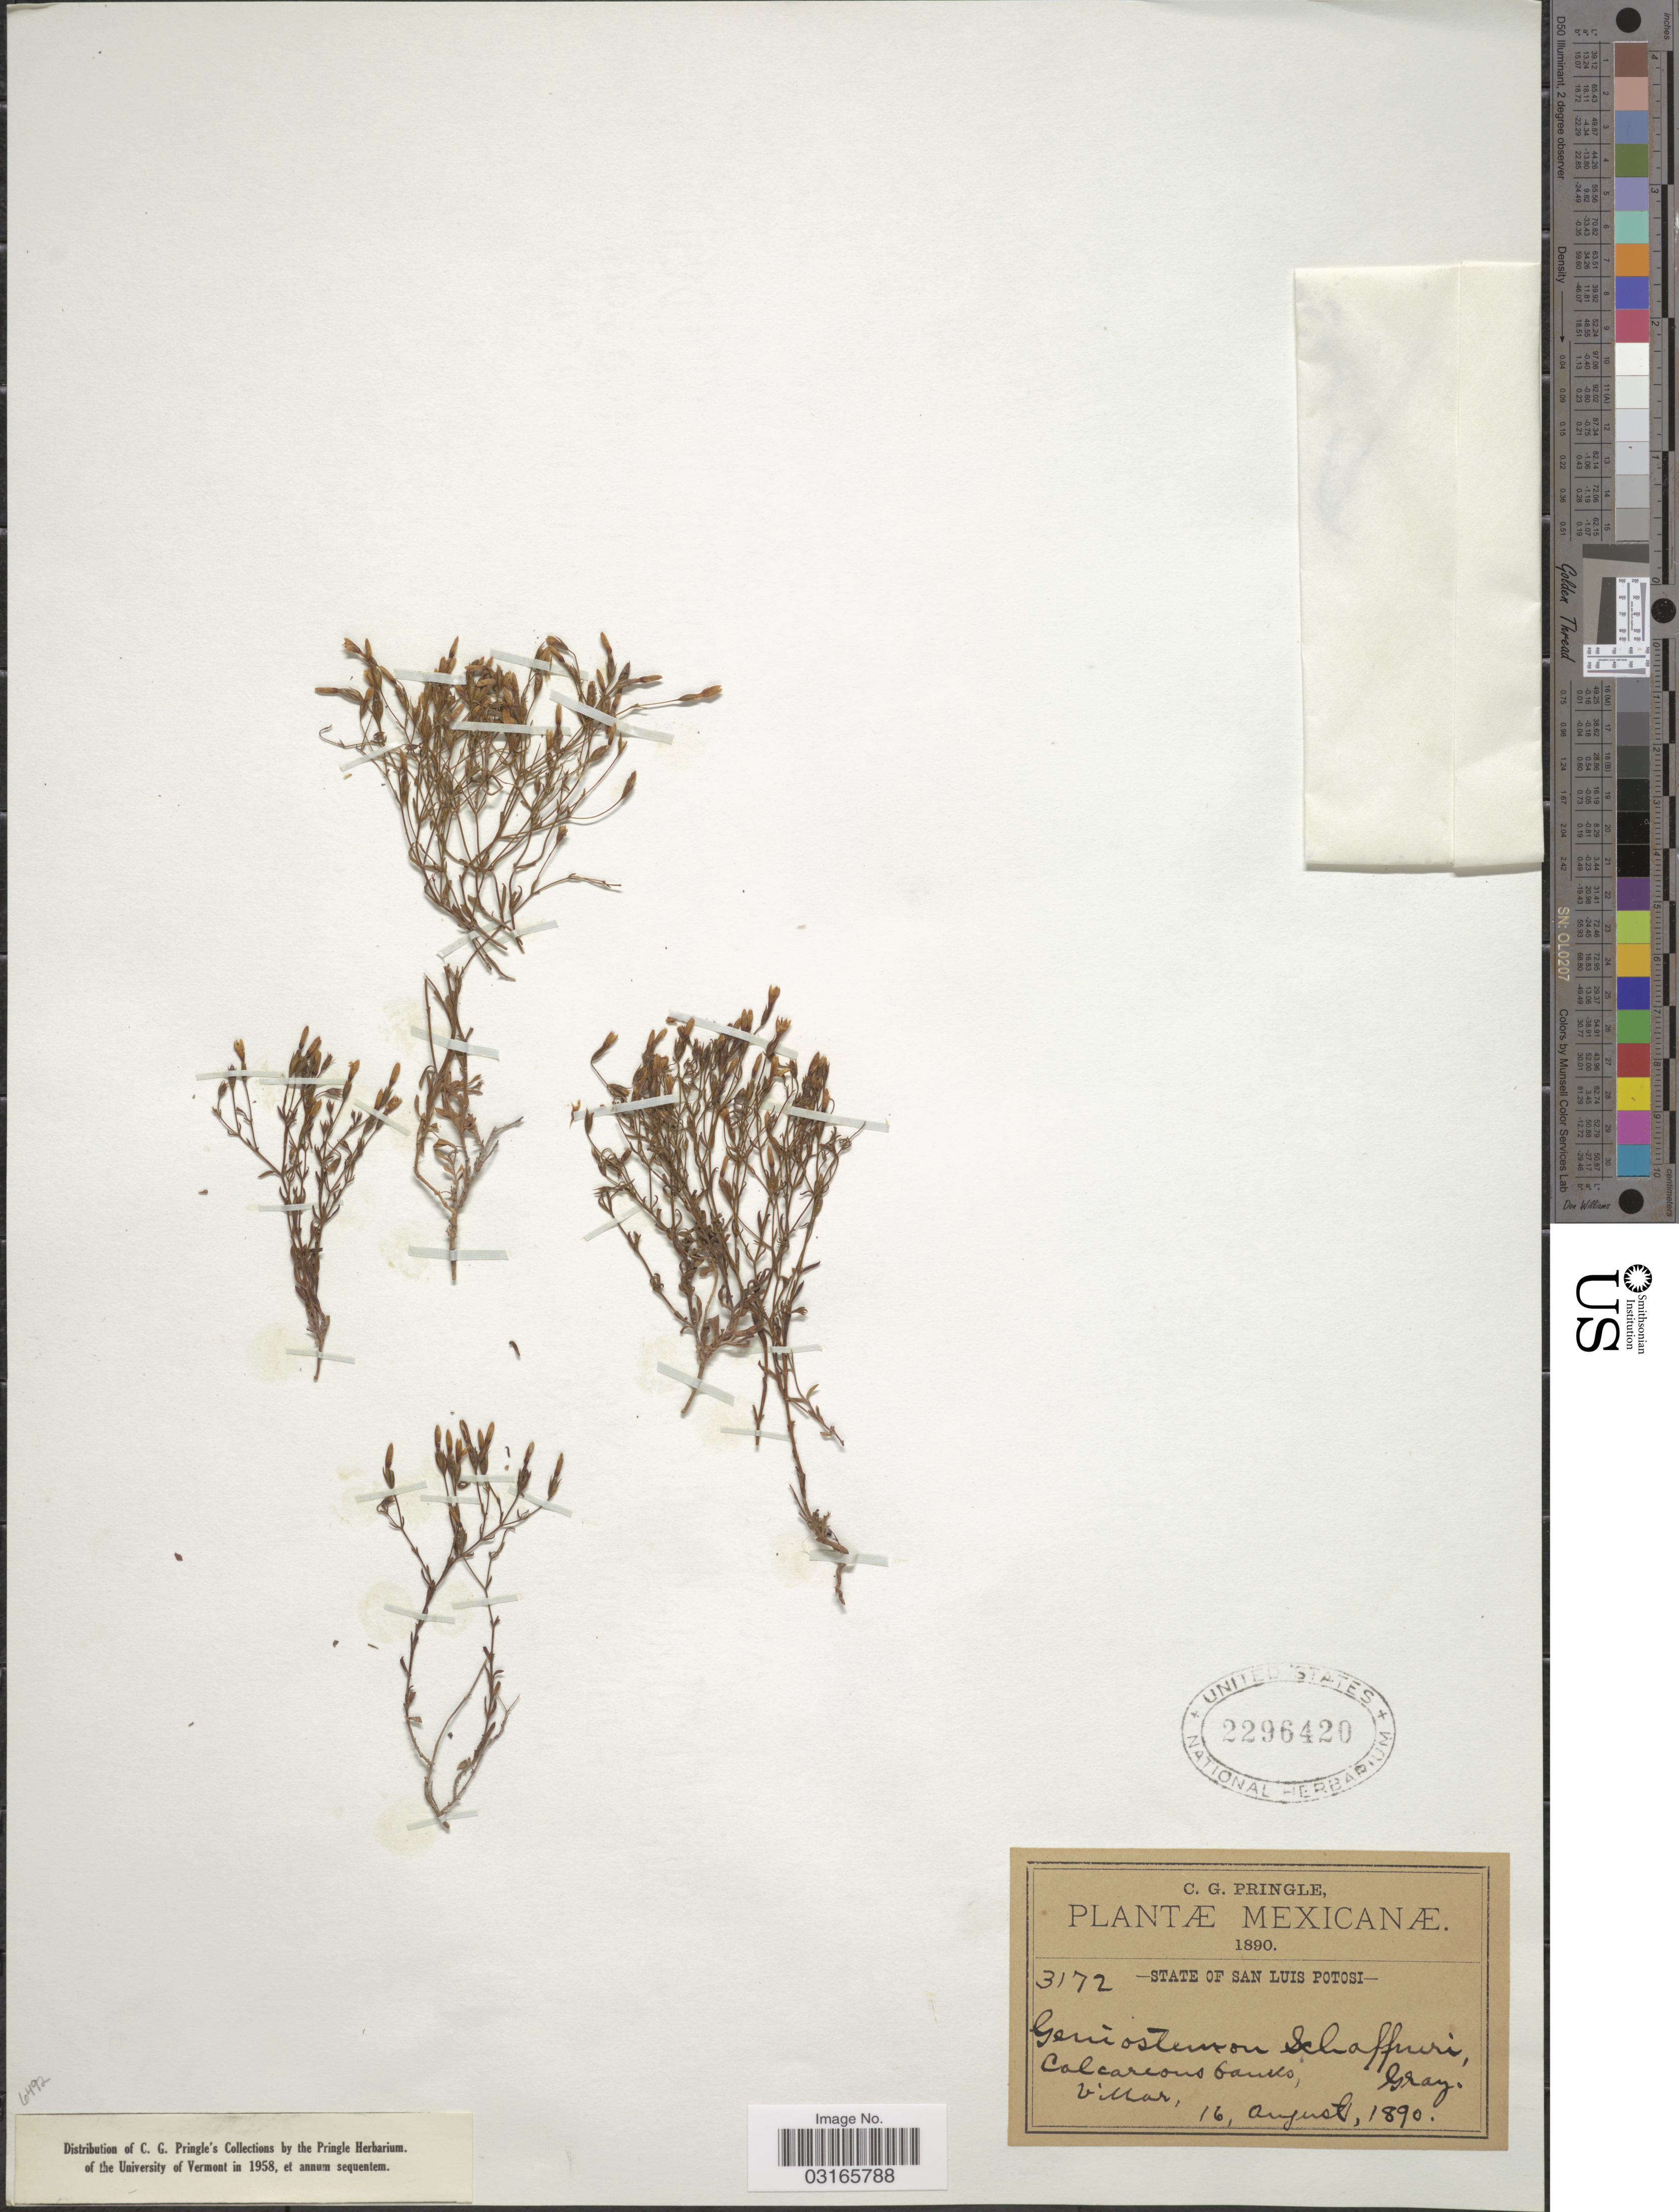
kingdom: Plantae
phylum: Tracheophyta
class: Magnoliopsida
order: Gentianales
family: Gentianaceae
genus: Geniostemon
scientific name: Geniostemon schaffneri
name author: A. Gray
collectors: C. G. Pringle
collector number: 3172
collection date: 1890-08-16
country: Mexico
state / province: San Luis Potosí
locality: Villar.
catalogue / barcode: US 2296420